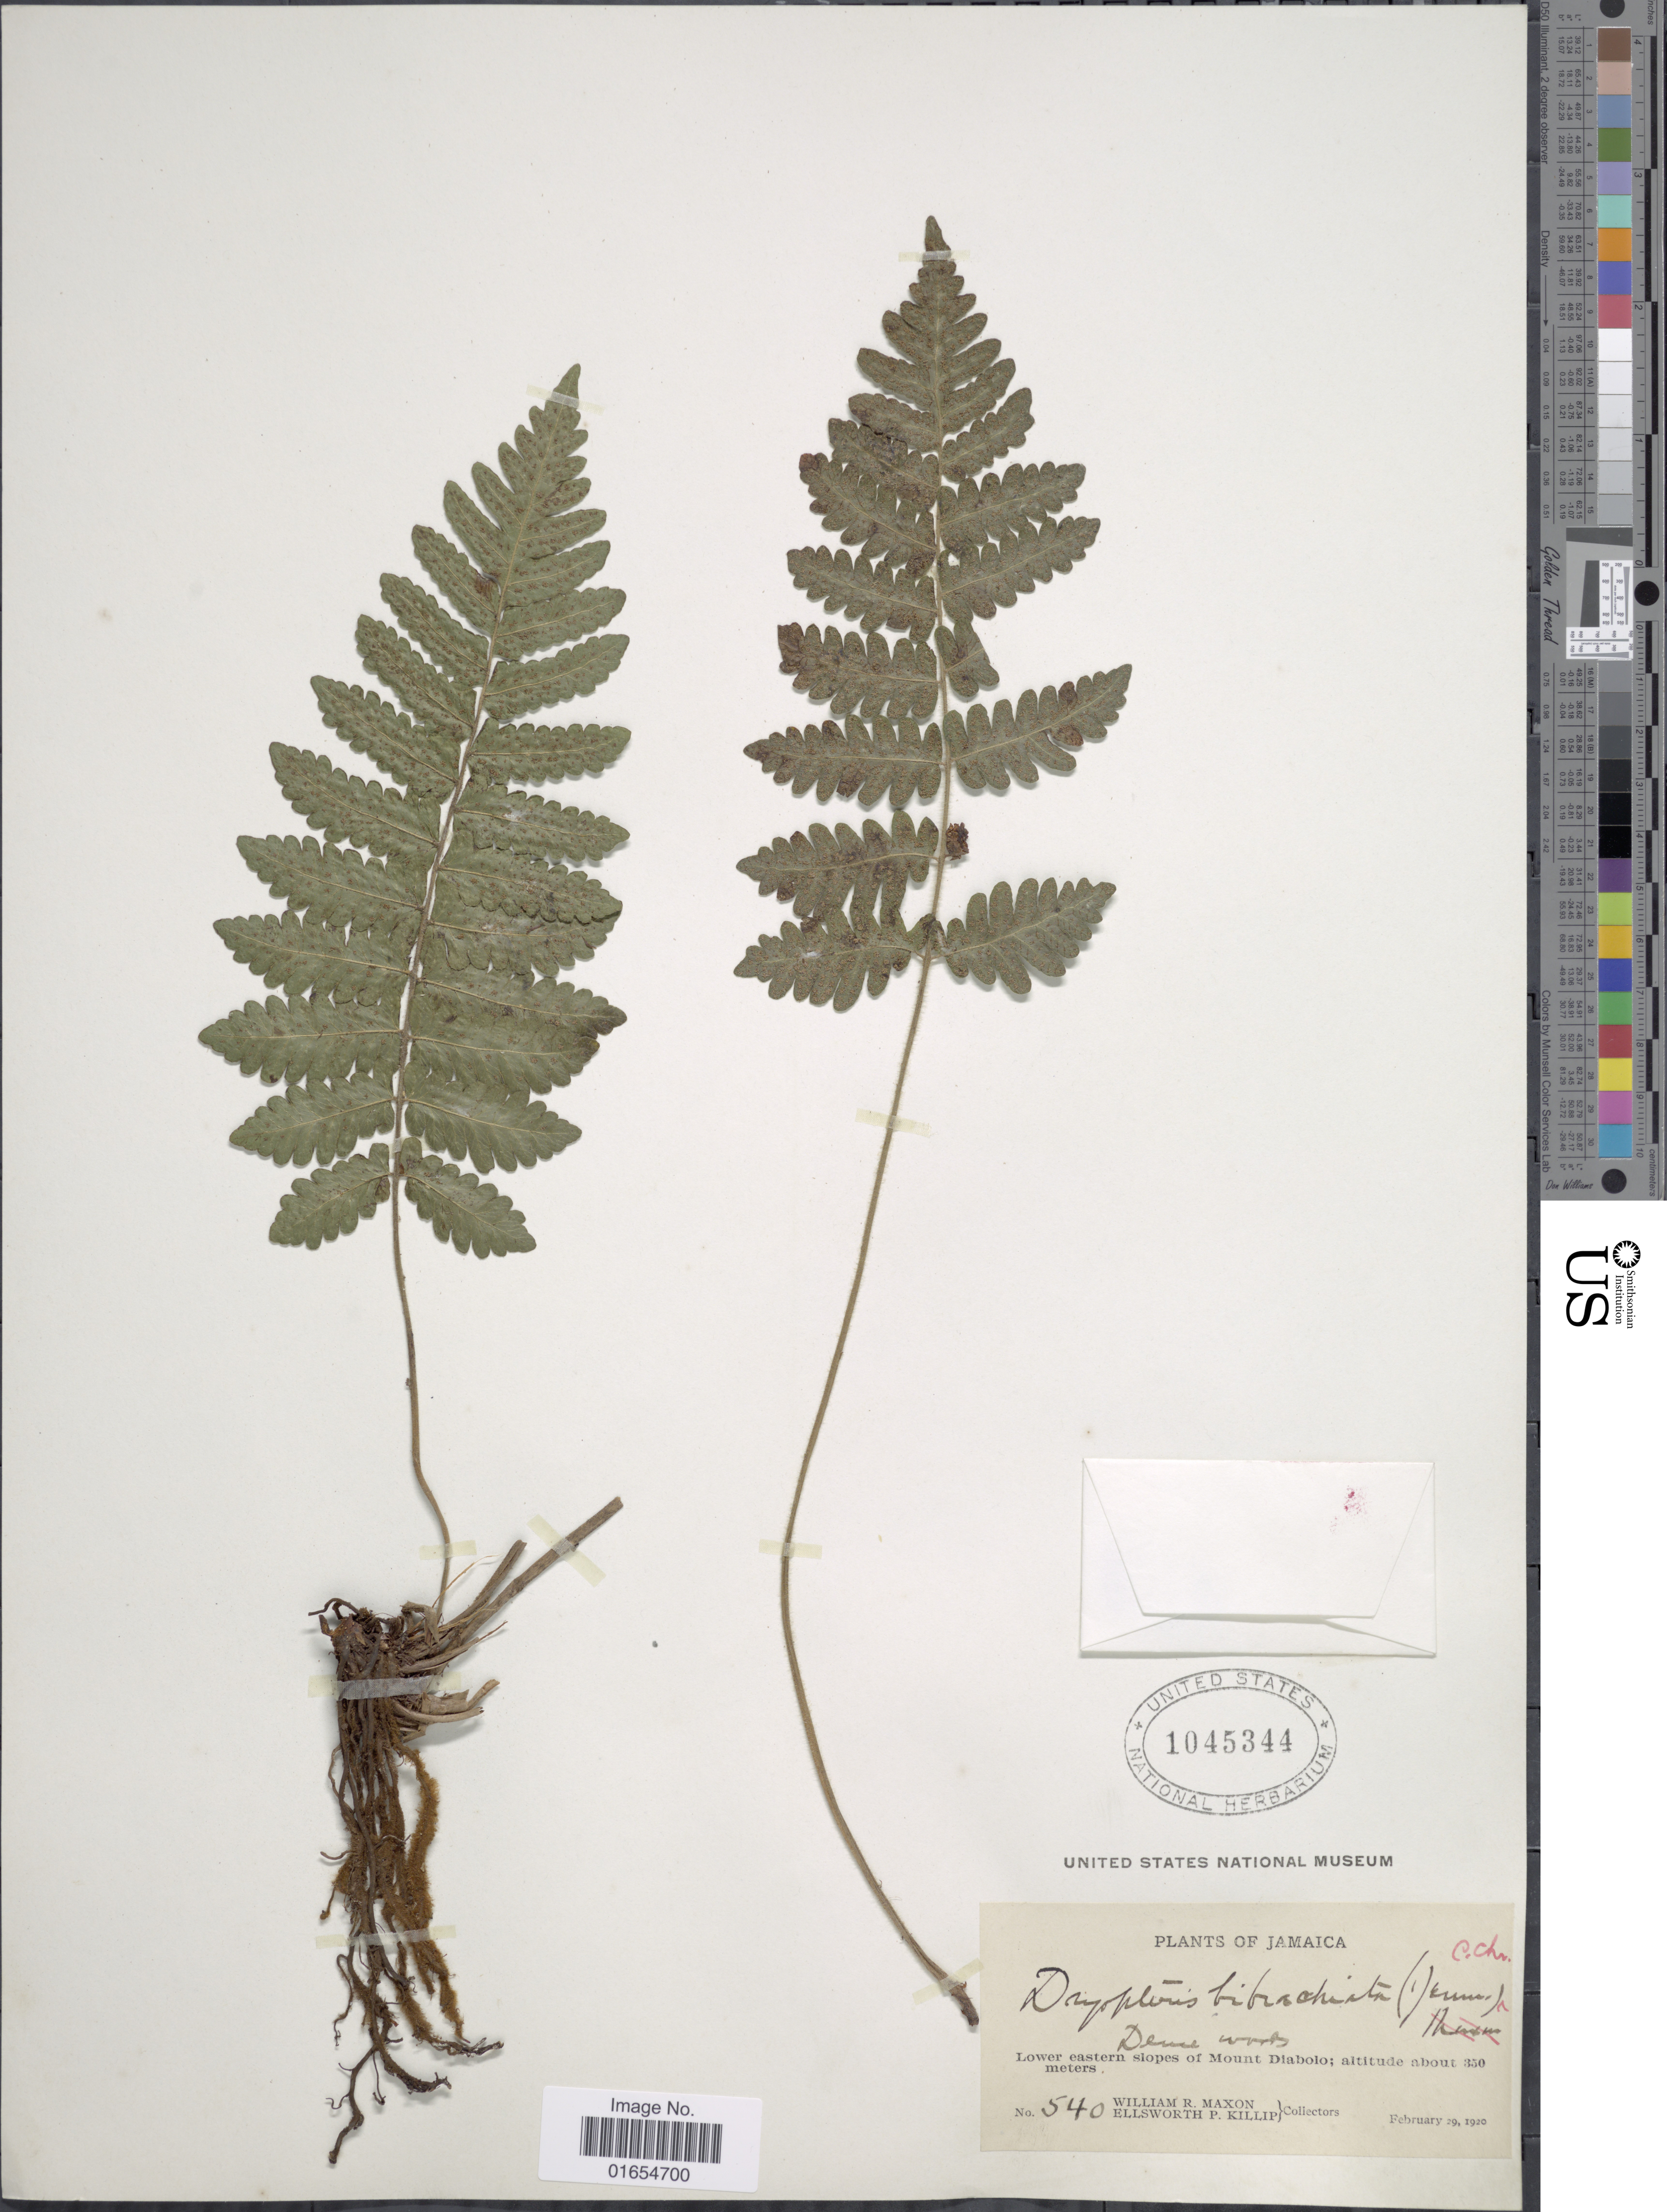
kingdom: Plantae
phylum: Tracheophyta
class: Polypodiopsida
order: Polypodiales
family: Thelypteridaceae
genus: Goniopteris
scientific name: Goniopteris pellita (Willd.) comb. nov., ined 2015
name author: (Willd.)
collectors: W. R. Maxon & E. P. Killip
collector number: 540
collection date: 1920-02-29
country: Jamaica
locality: Lower eastern slopes of Mount Diabolo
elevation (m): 350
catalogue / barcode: US 1045344